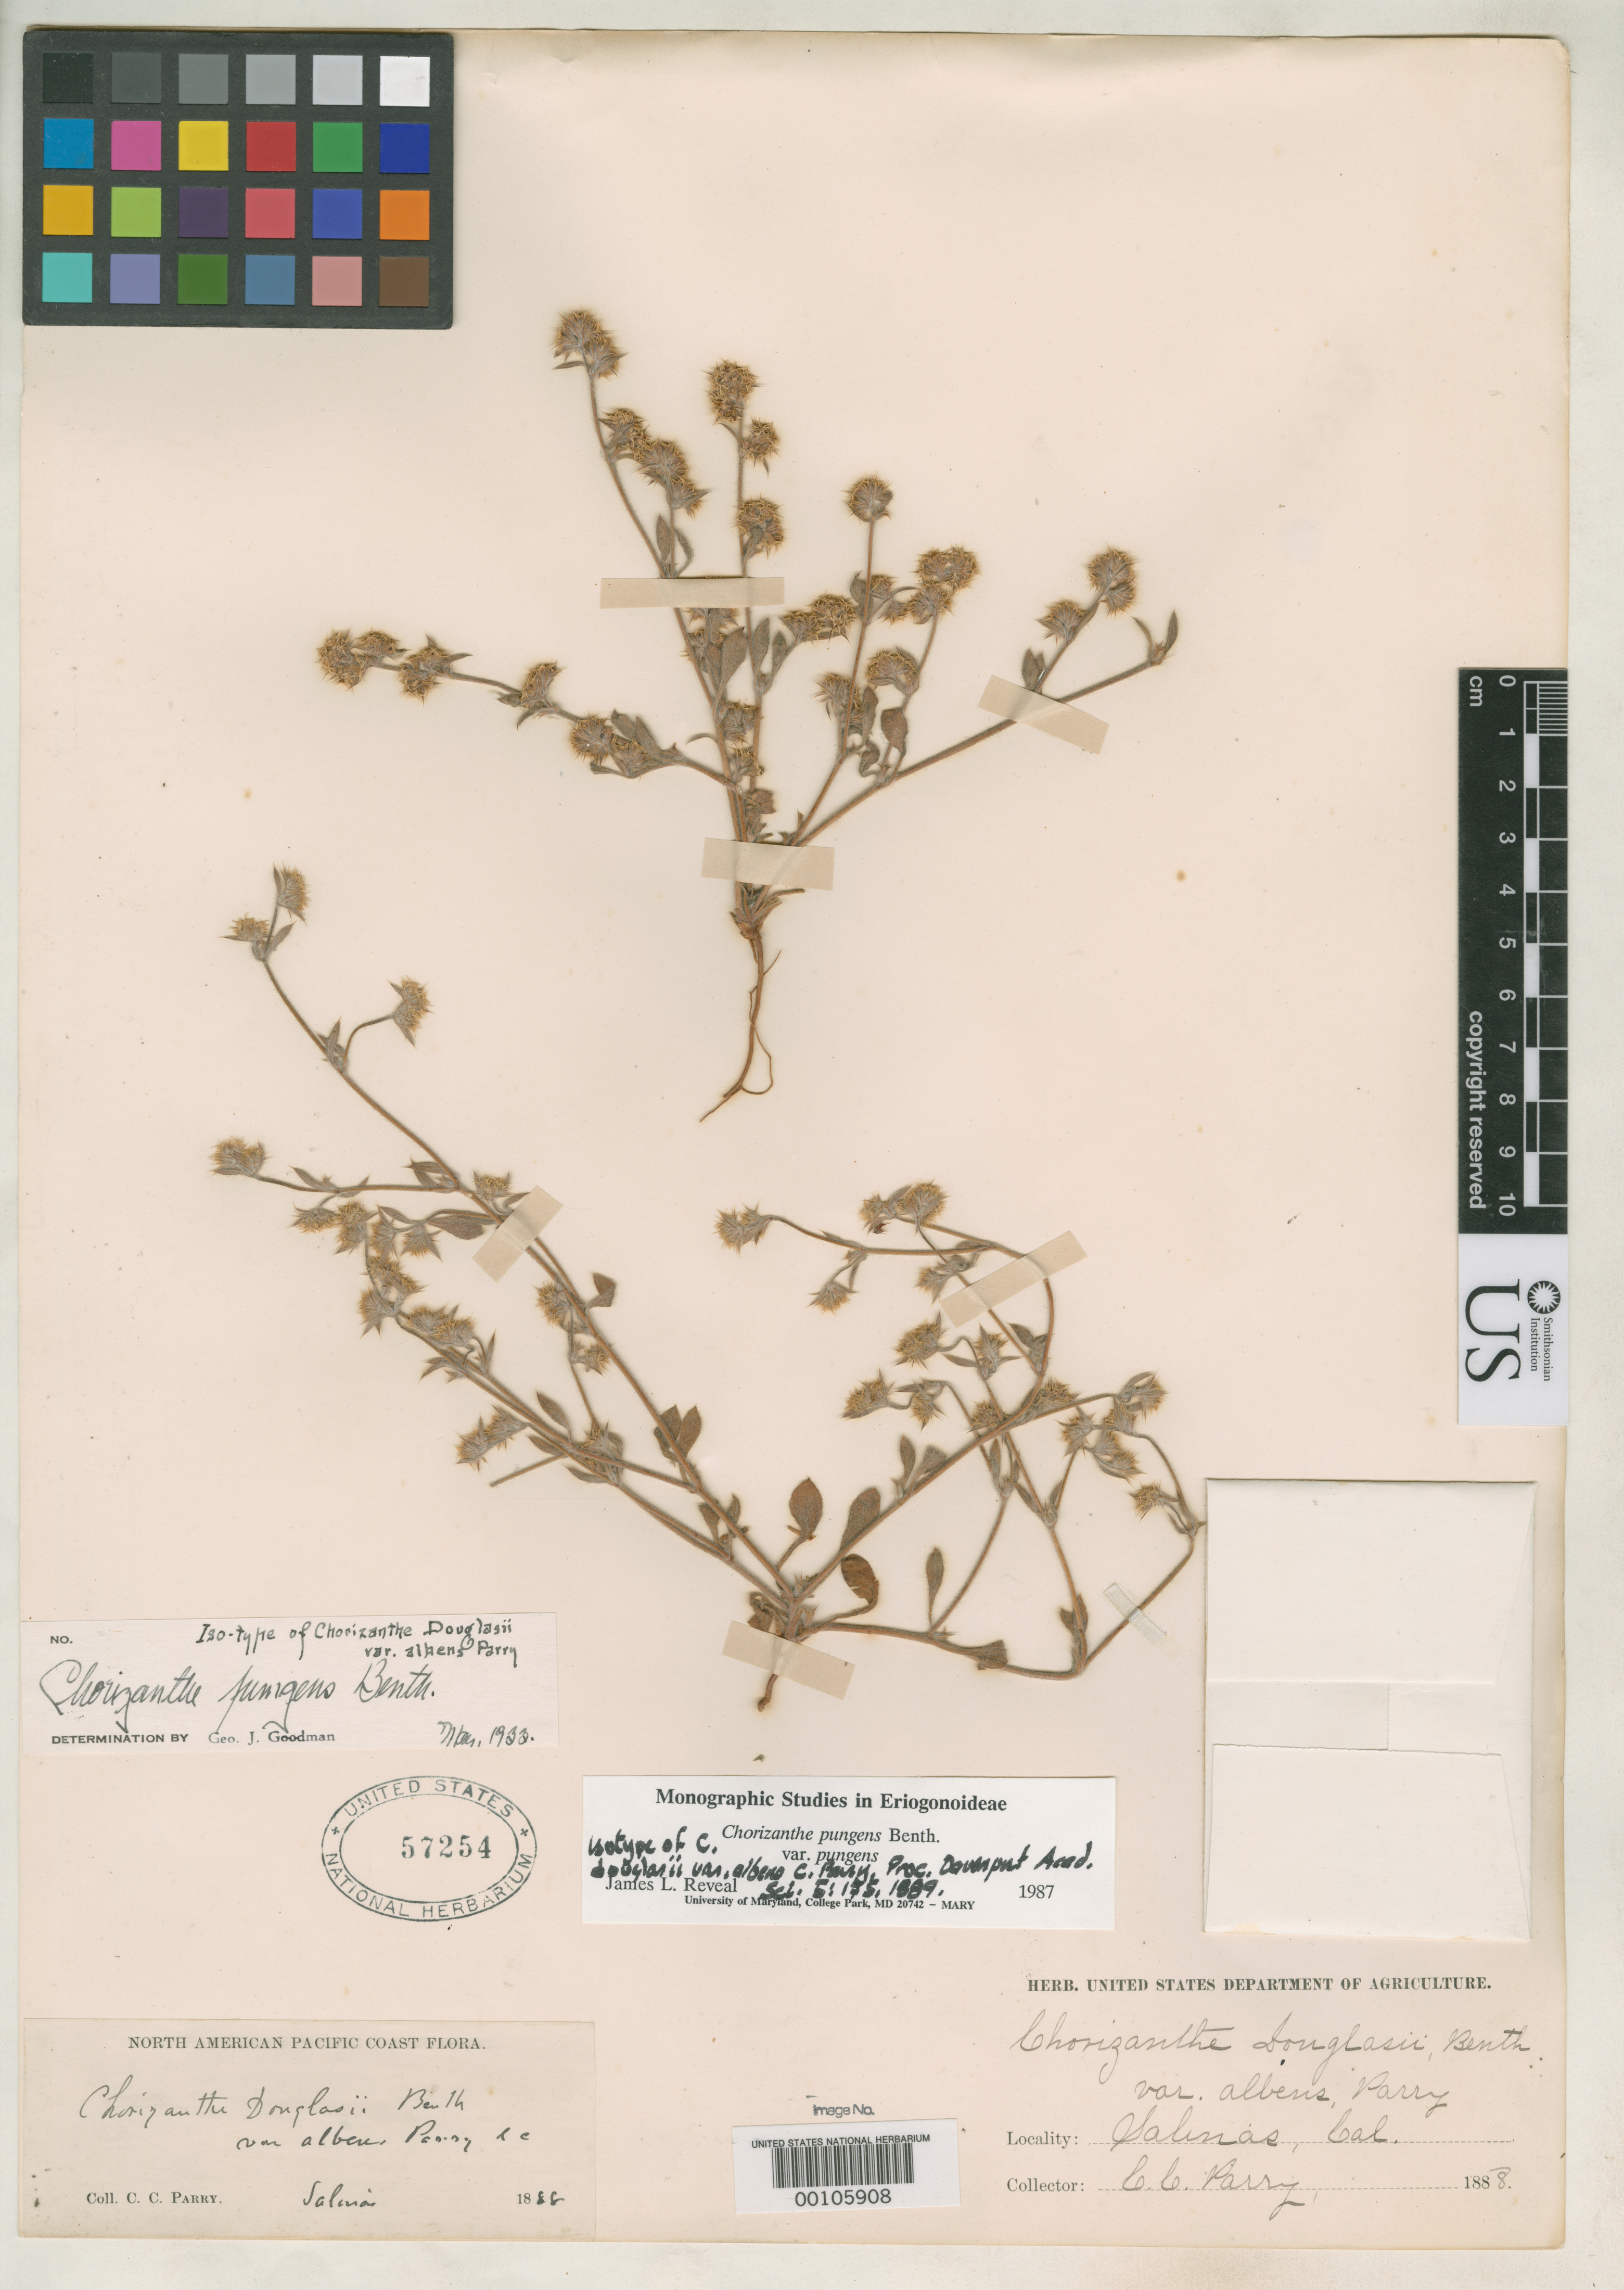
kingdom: Plantae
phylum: Tracheophyta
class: Magnoliopsida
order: Caryophyllales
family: Polygonaceae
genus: Chorizanthe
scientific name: Chorizanthe douglasii var. albens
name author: Parry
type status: Isotype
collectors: C. C. Parry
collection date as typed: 1888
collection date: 1888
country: United States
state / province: California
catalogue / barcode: US 57254